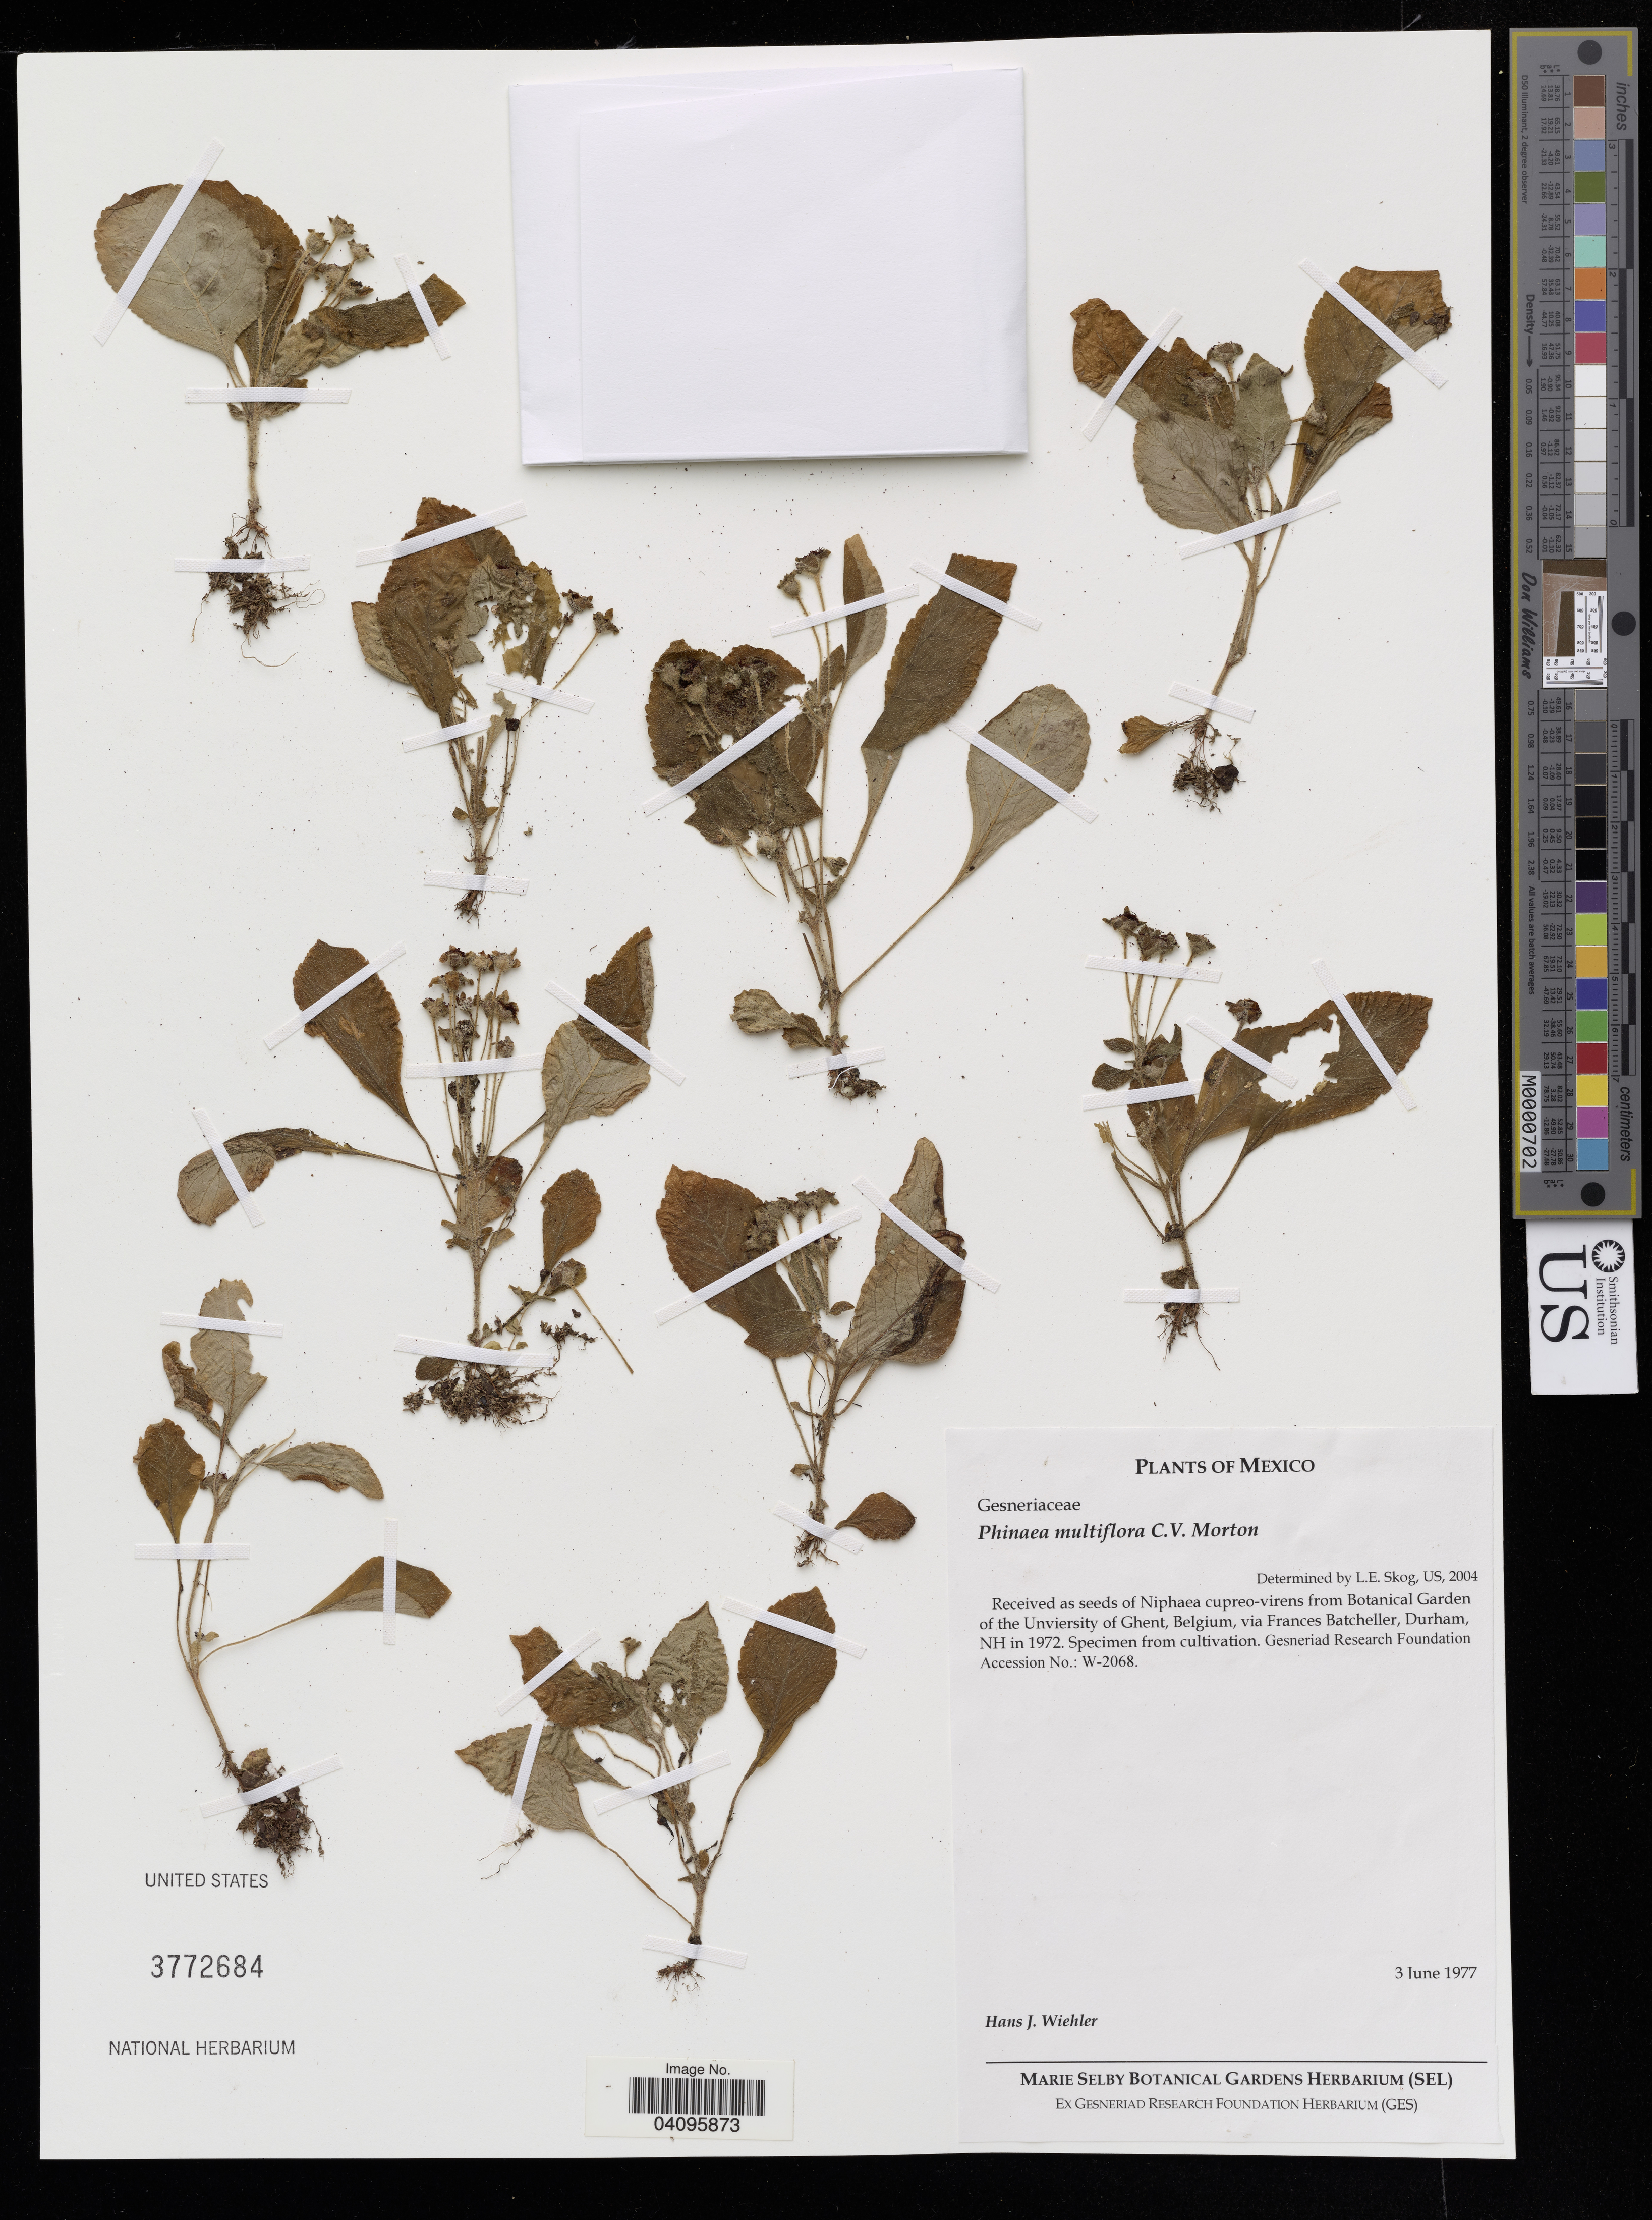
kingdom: Plantae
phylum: Tracheophyta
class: Magnoliopsida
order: Lamiales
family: Gesneriaceae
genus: Phinaea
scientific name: Phinaea multiflora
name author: C.V. Morton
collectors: H. J. Wiehler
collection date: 1977-06-03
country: Mexico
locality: From Botanical Garden of the Unviersity of Ghent, Belgium, via Frances Batcheller, Durham, NH in 1972. Specimen from cultivation. Gesneriad Research Foundation, Accession No.: W-2068.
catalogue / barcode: US 3772684